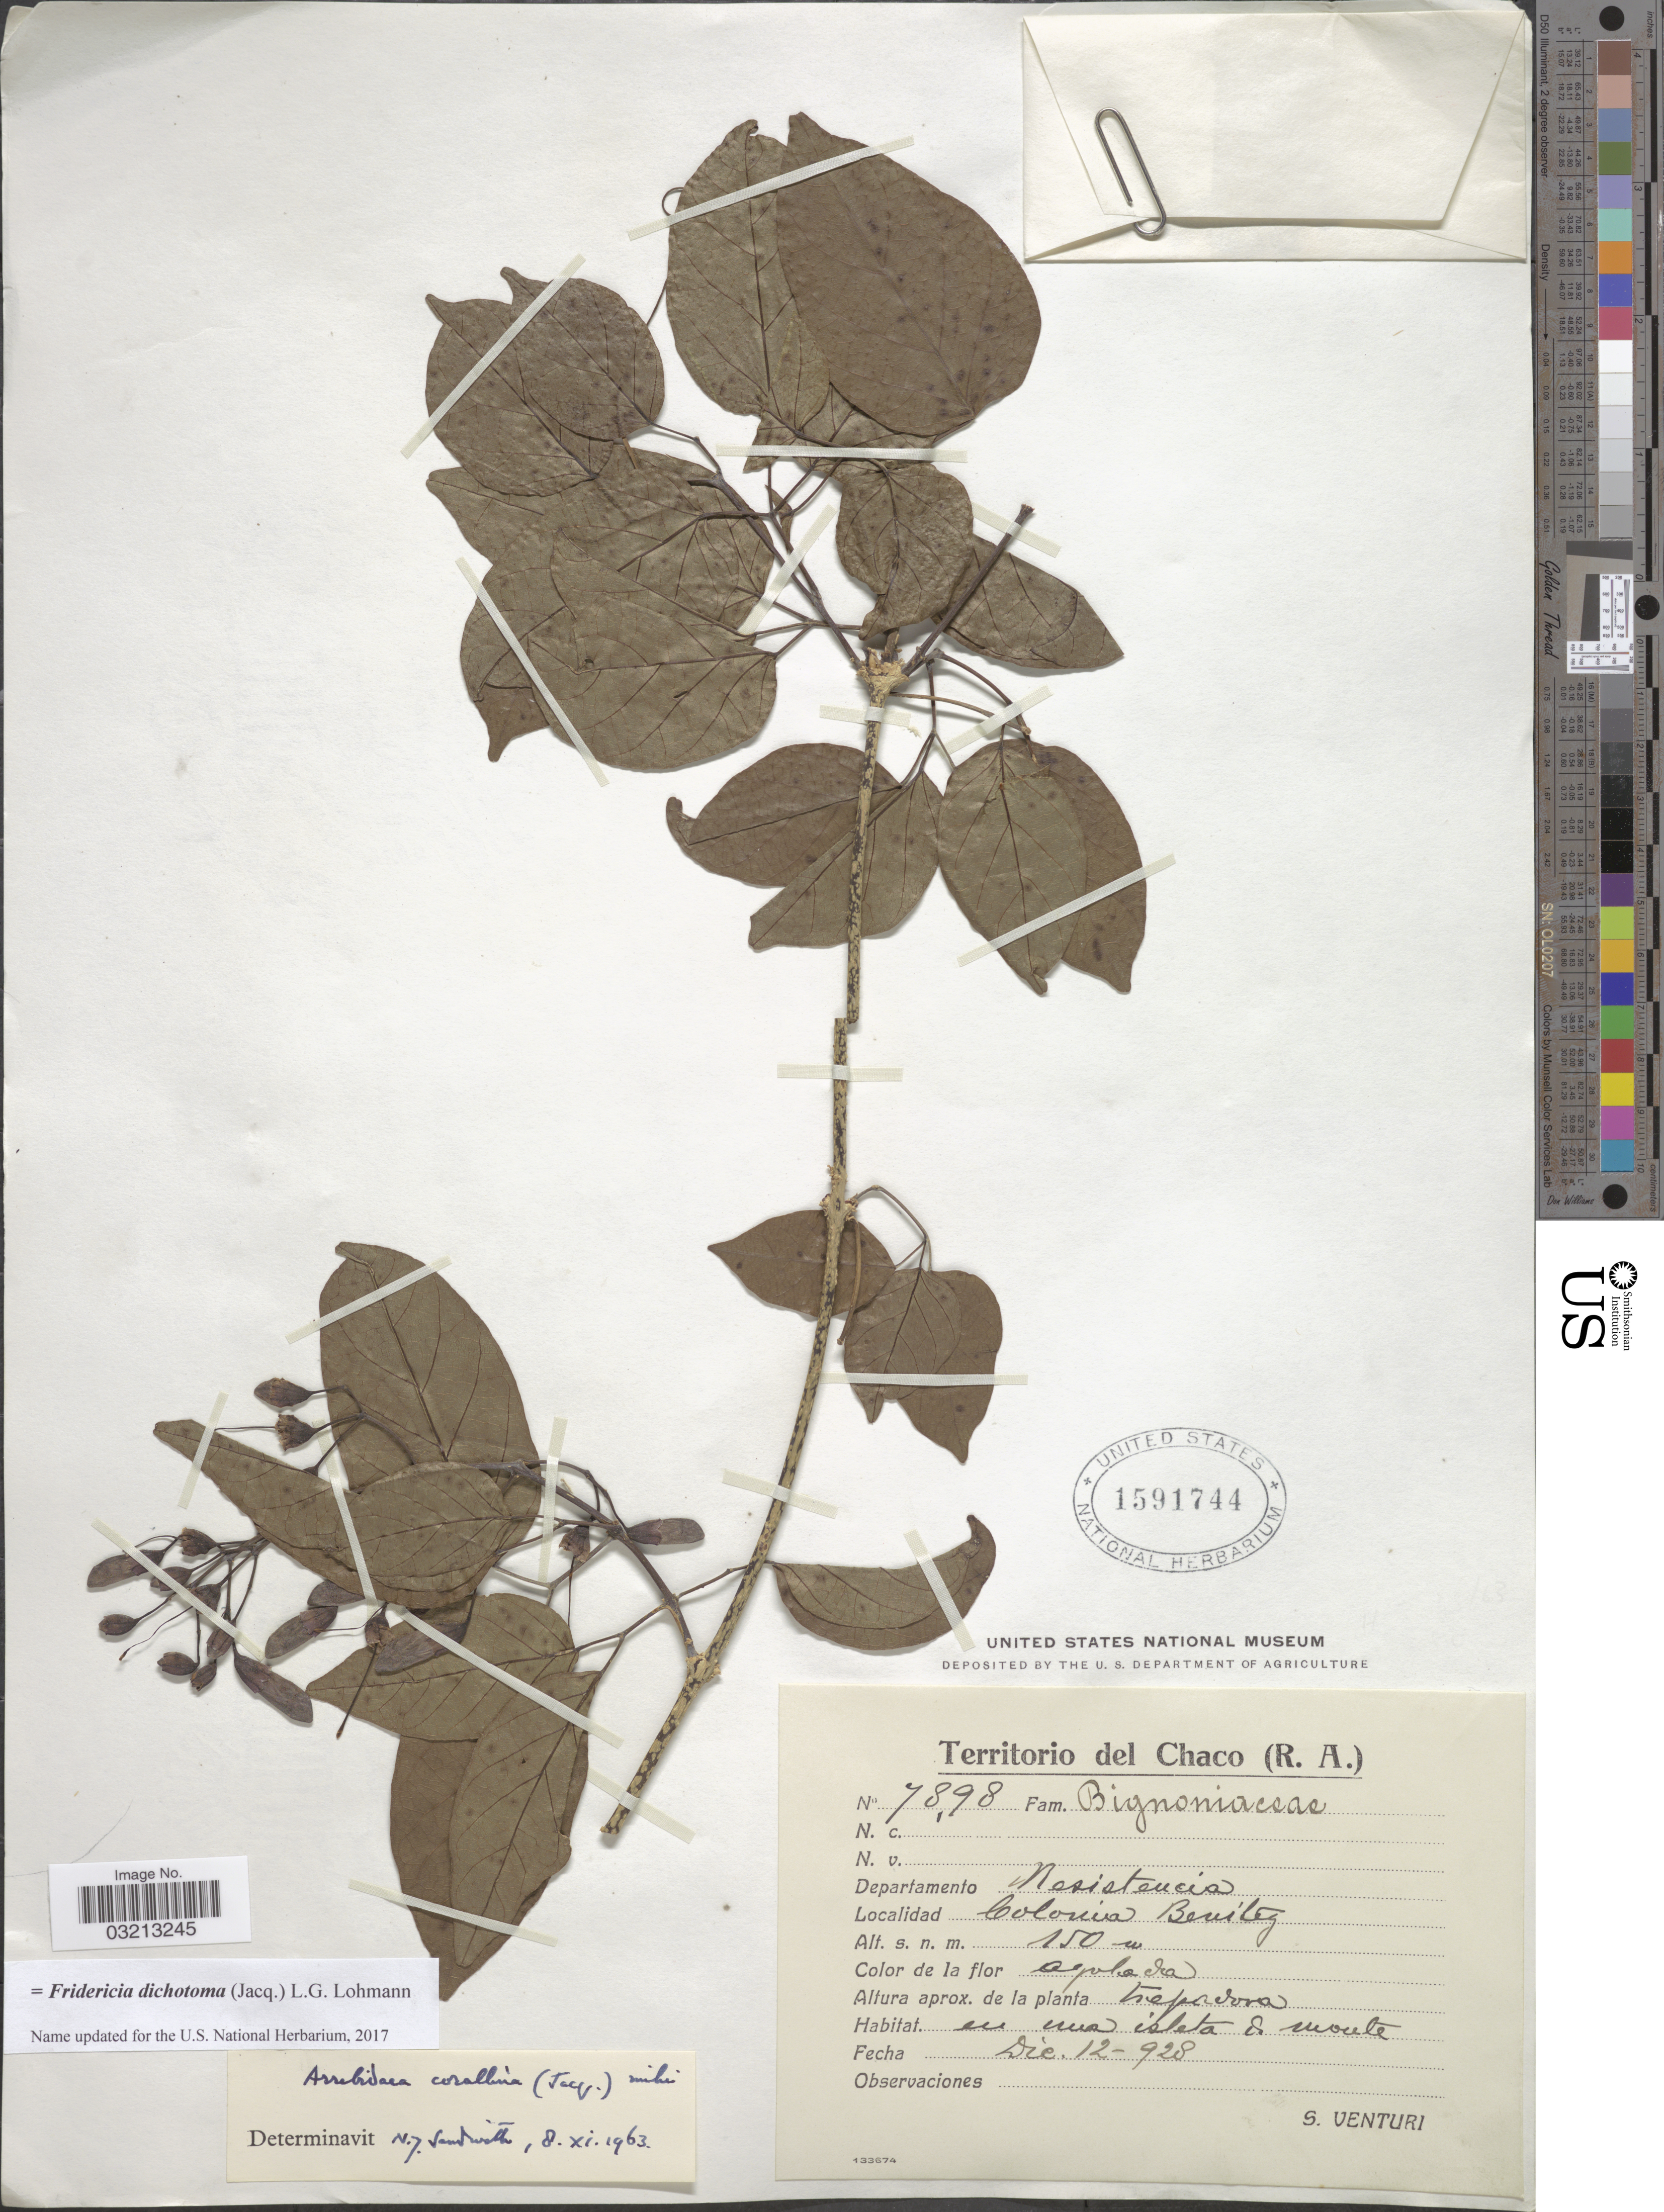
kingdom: Plantae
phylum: Tracheophyta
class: Magnoliopsida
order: Lamiales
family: Bignoniaceae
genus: Fridericia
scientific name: Fridericia dichotoma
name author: (Jacq.) L.G. Lohmann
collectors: S. Venturi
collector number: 7898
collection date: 1928-12-12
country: Argentina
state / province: Chaco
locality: Departamento Resistencia. Colonia Benitez.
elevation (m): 150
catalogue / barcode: US 1591744